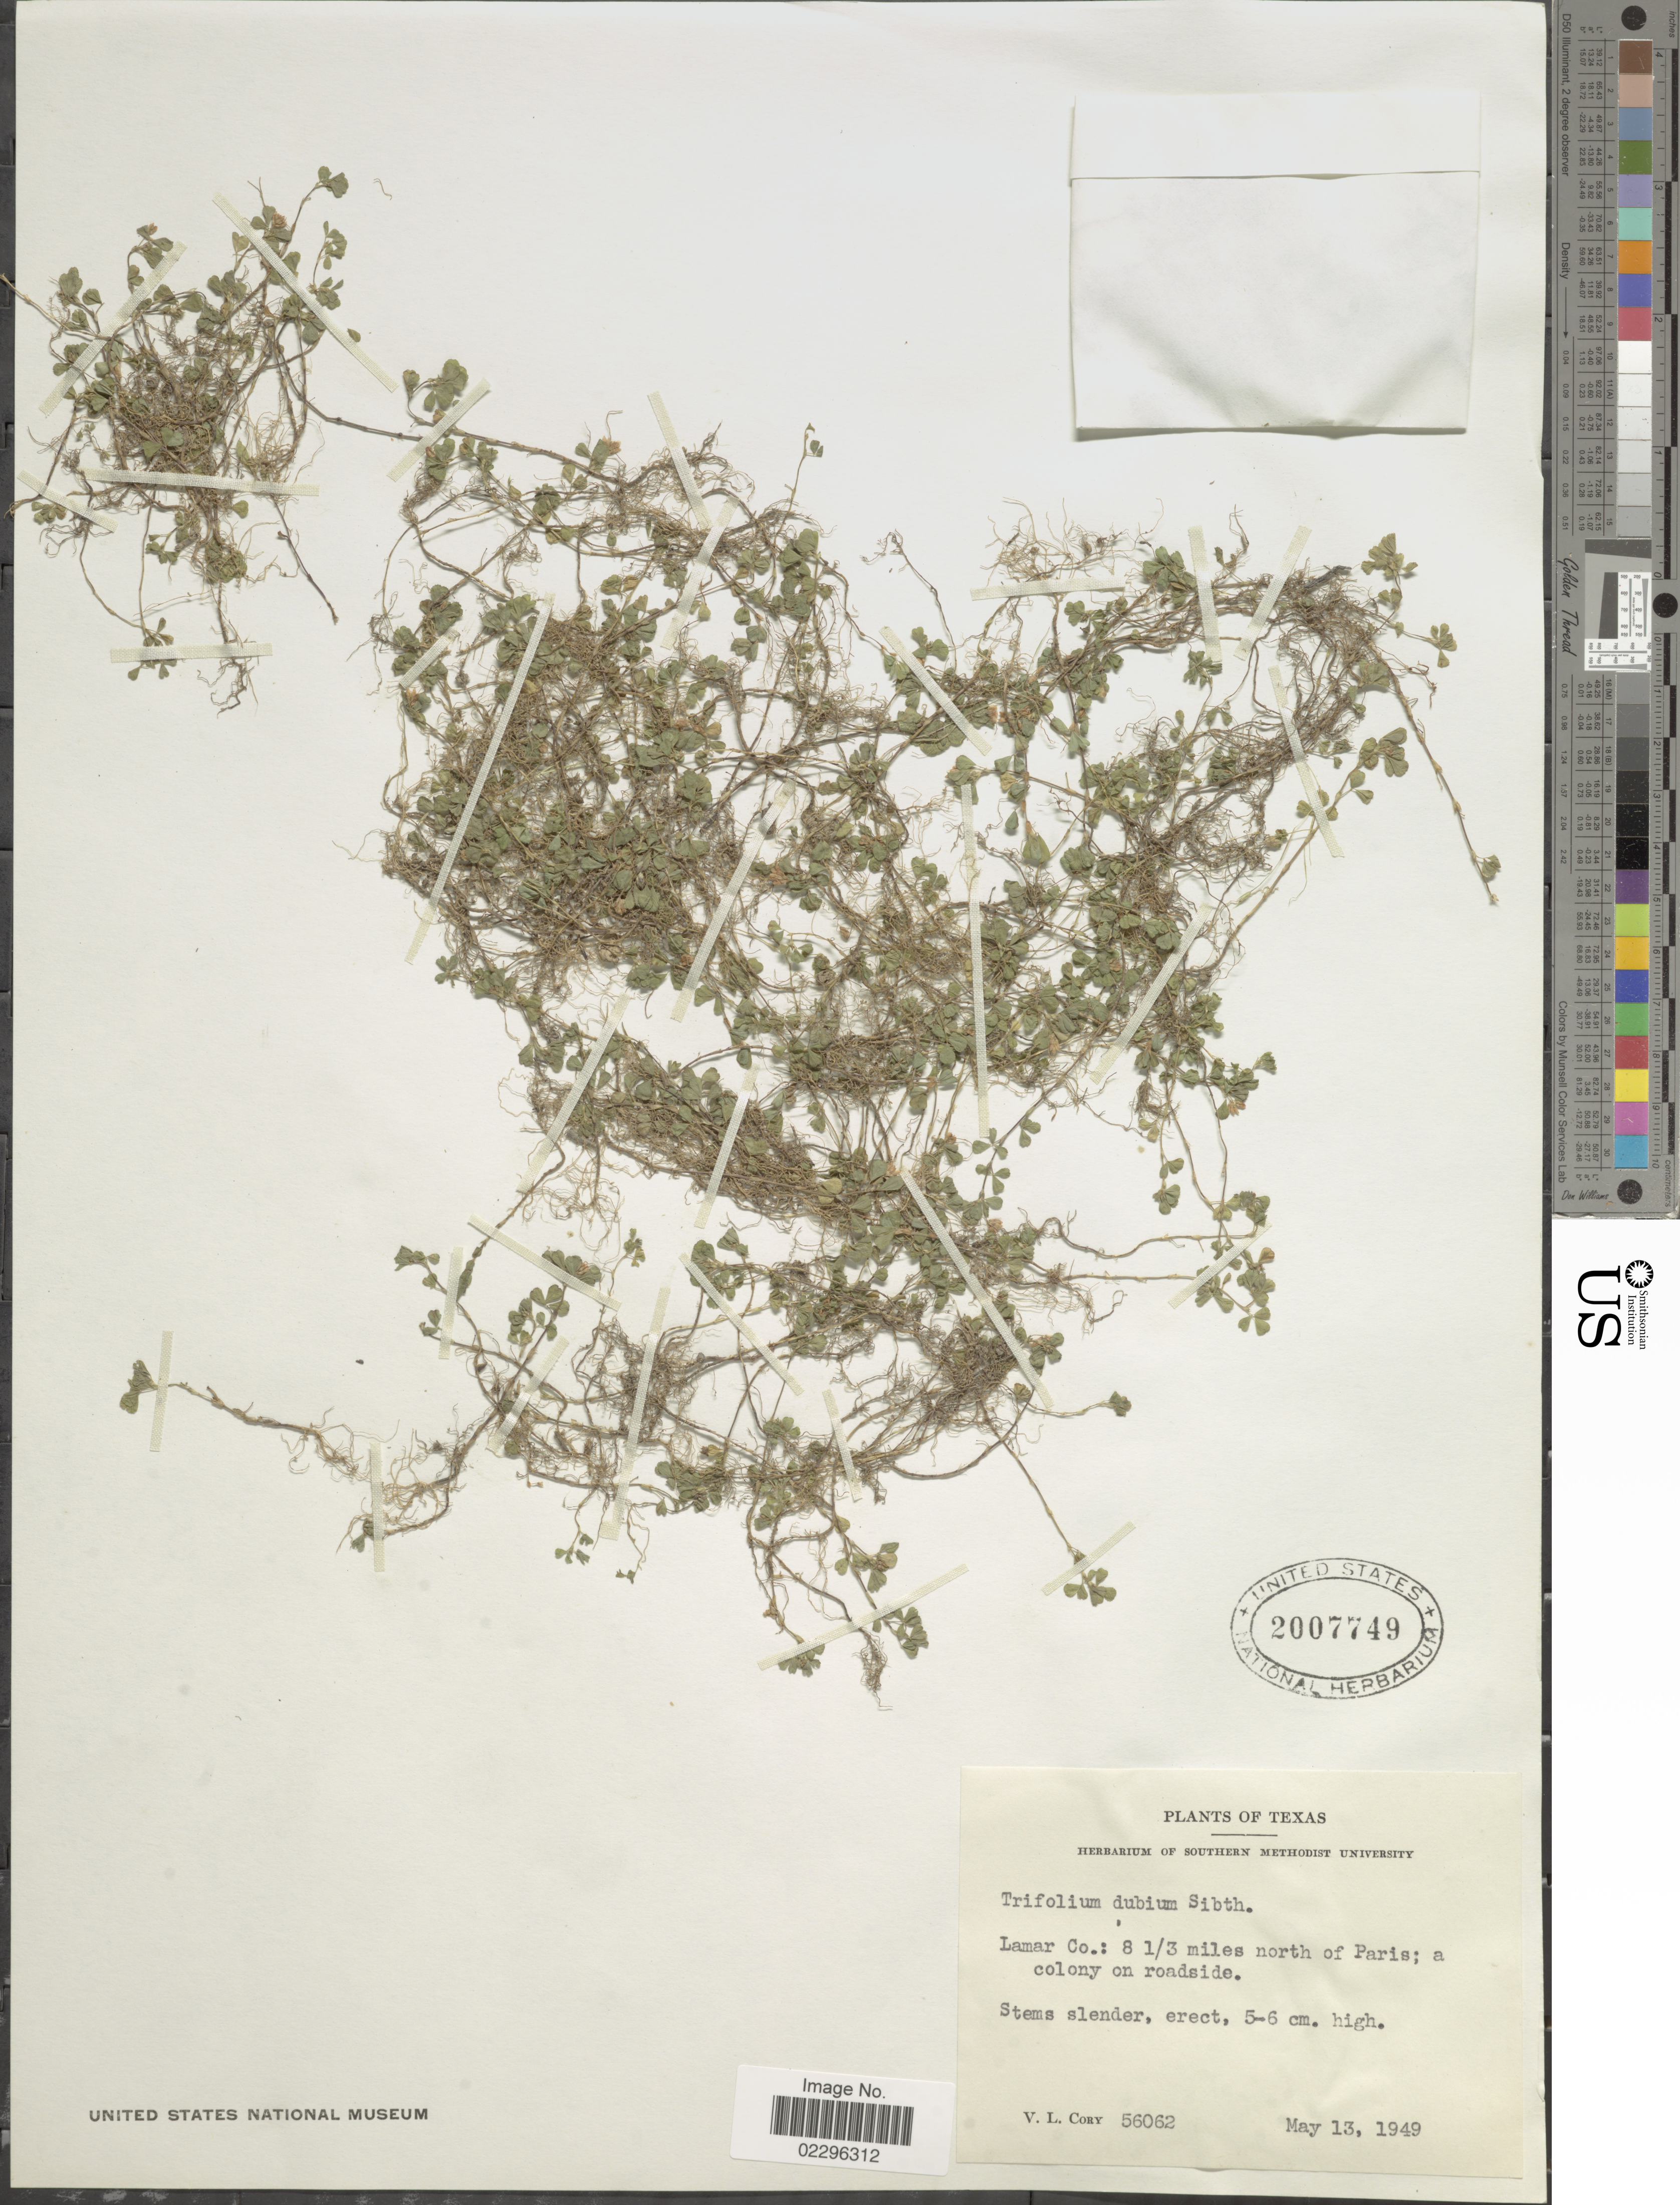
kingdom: Plantae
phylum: Tracheophyta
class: Magnoliopsida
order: Fabales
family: Fabaceae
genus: Trifolium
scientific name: Trifolium dubium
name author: Sibth.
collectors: V. Cory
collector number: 56062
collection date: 1949-05-13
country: United States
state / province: Texas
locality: Lamar Co.: 8 1/3 miles north of Paris; a colony on roadside.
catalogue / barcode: US 2007749